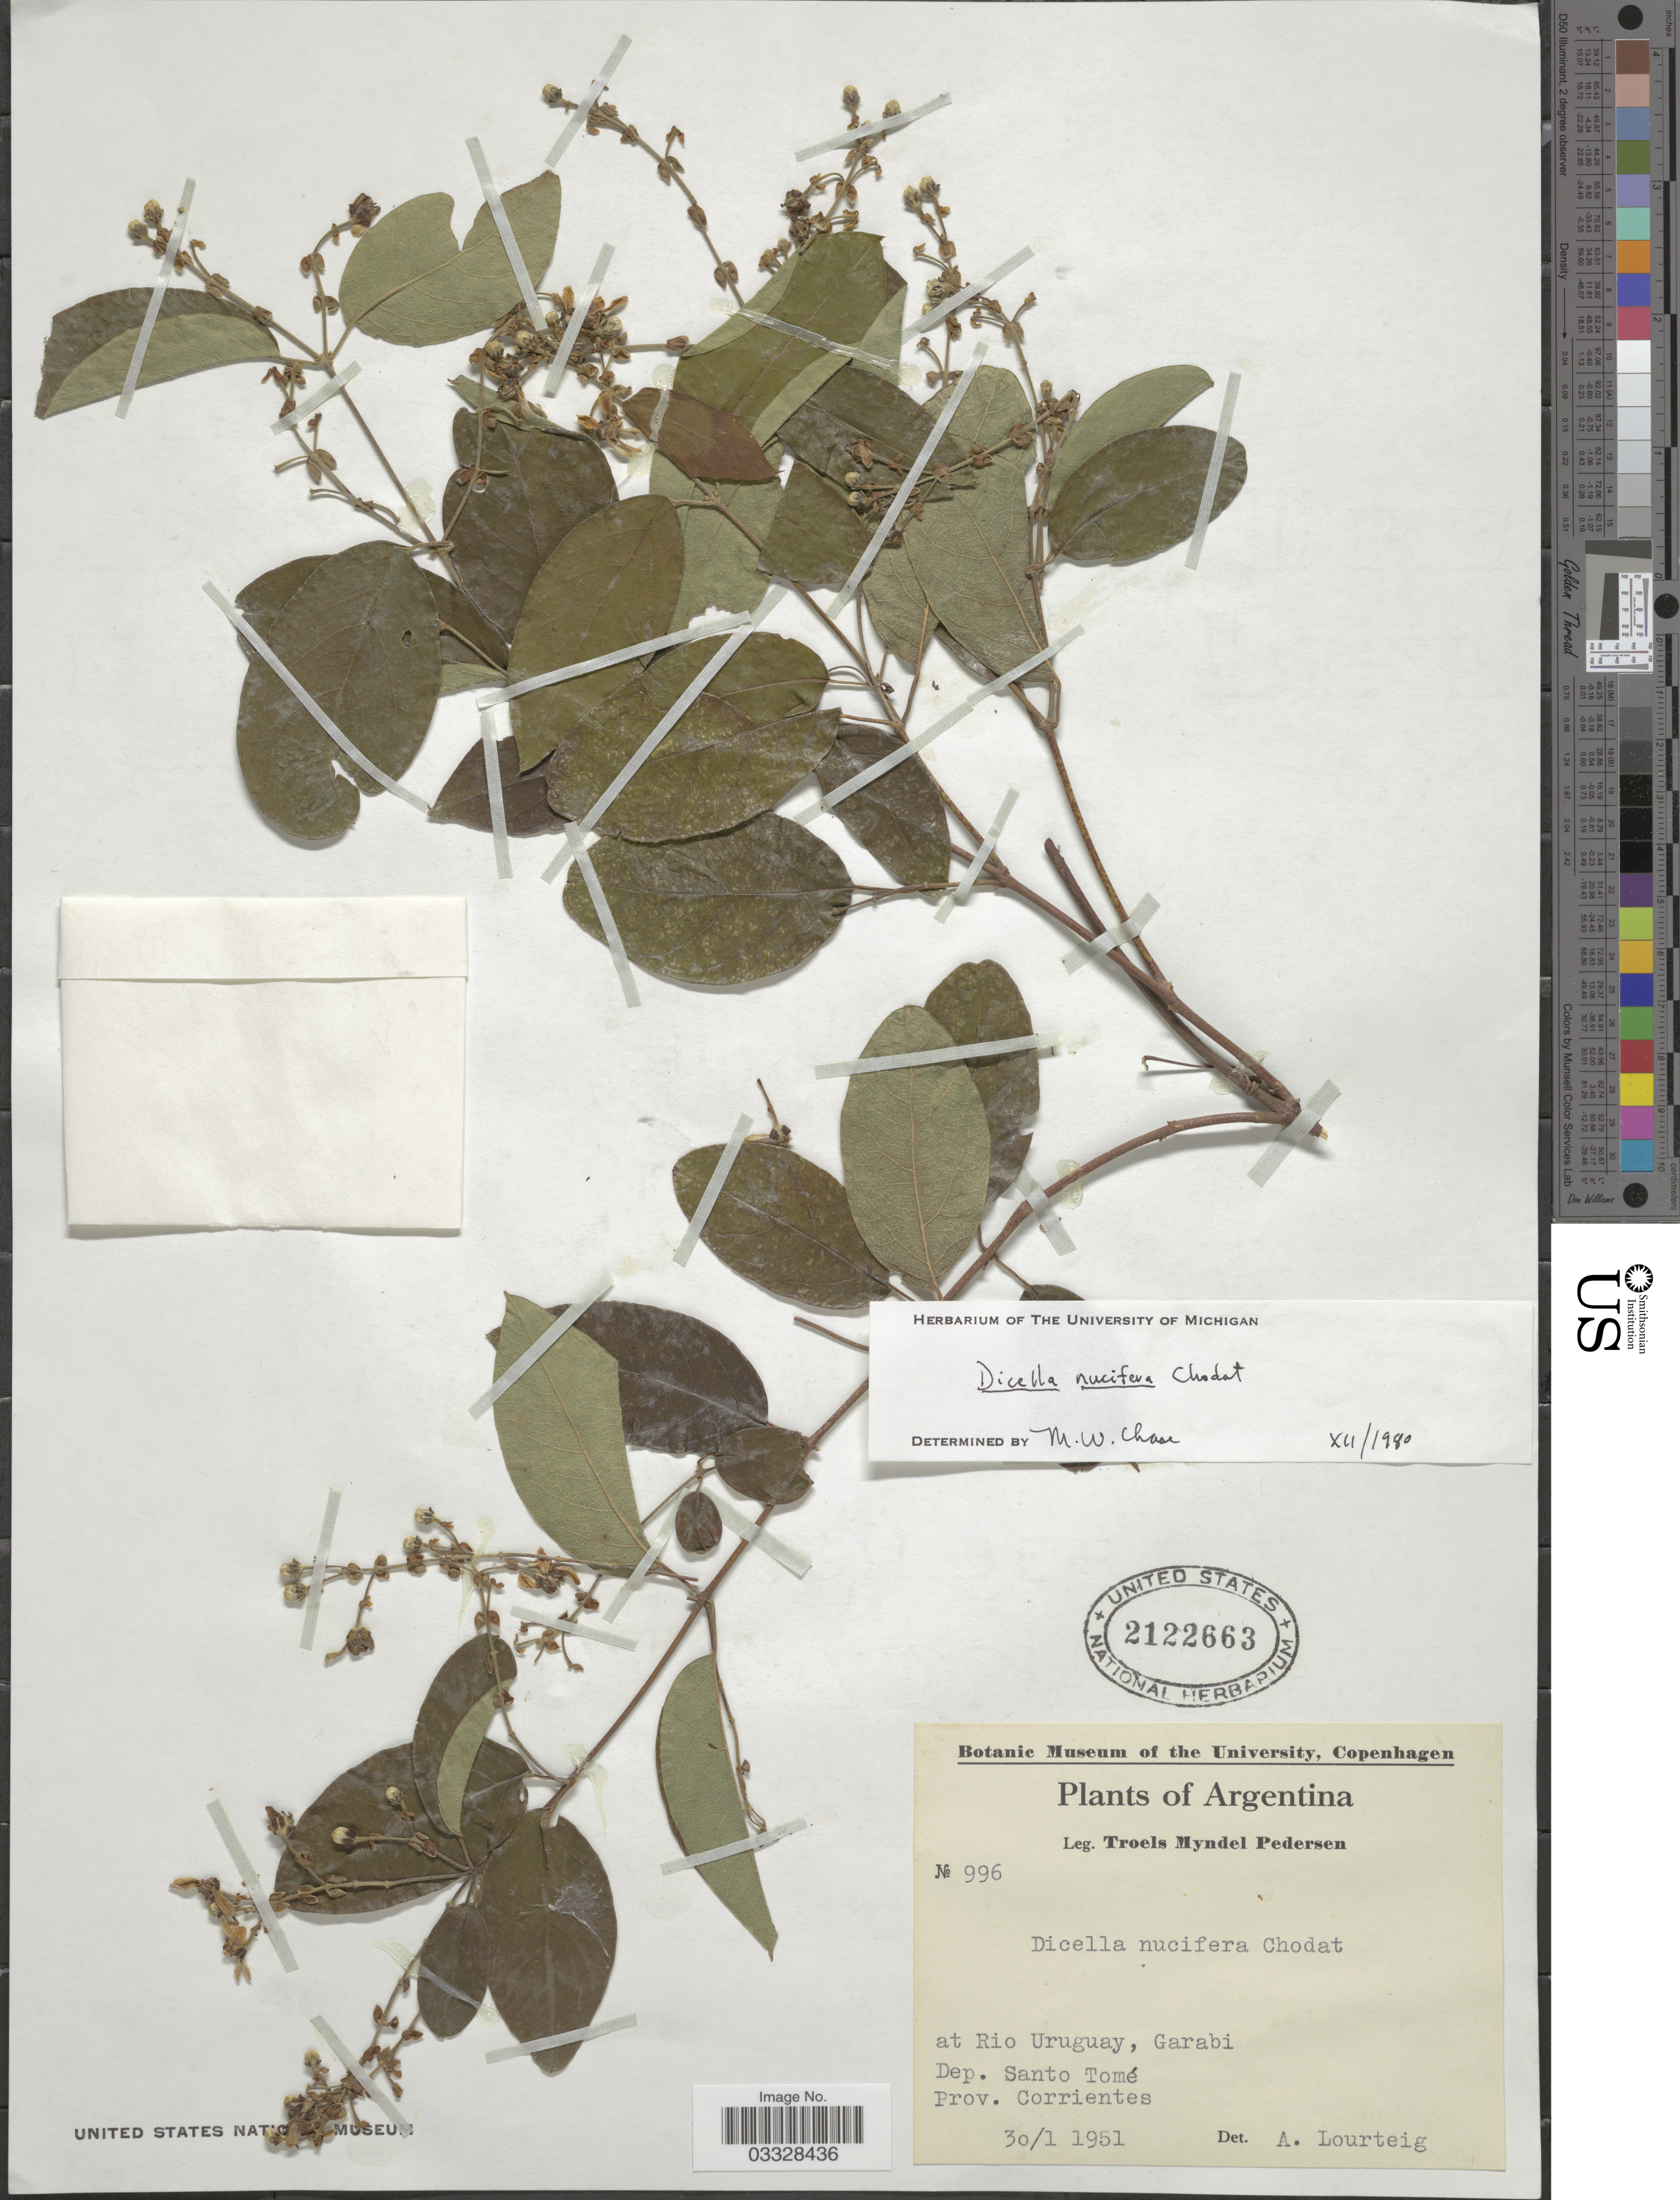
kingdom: Plantae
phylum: Tracheophyta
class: Magnoliopsida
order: Malpighiales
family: Malpighiaceae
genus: Dicella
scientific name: Dicella nucifera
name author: Chodat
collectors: T. Pederson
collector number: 996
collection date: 1951-01-30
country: Argentina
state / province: Corrientes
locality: At Rio Uruguay, Garabi. Dep. Santo Tomé.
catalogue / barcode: US 2122663